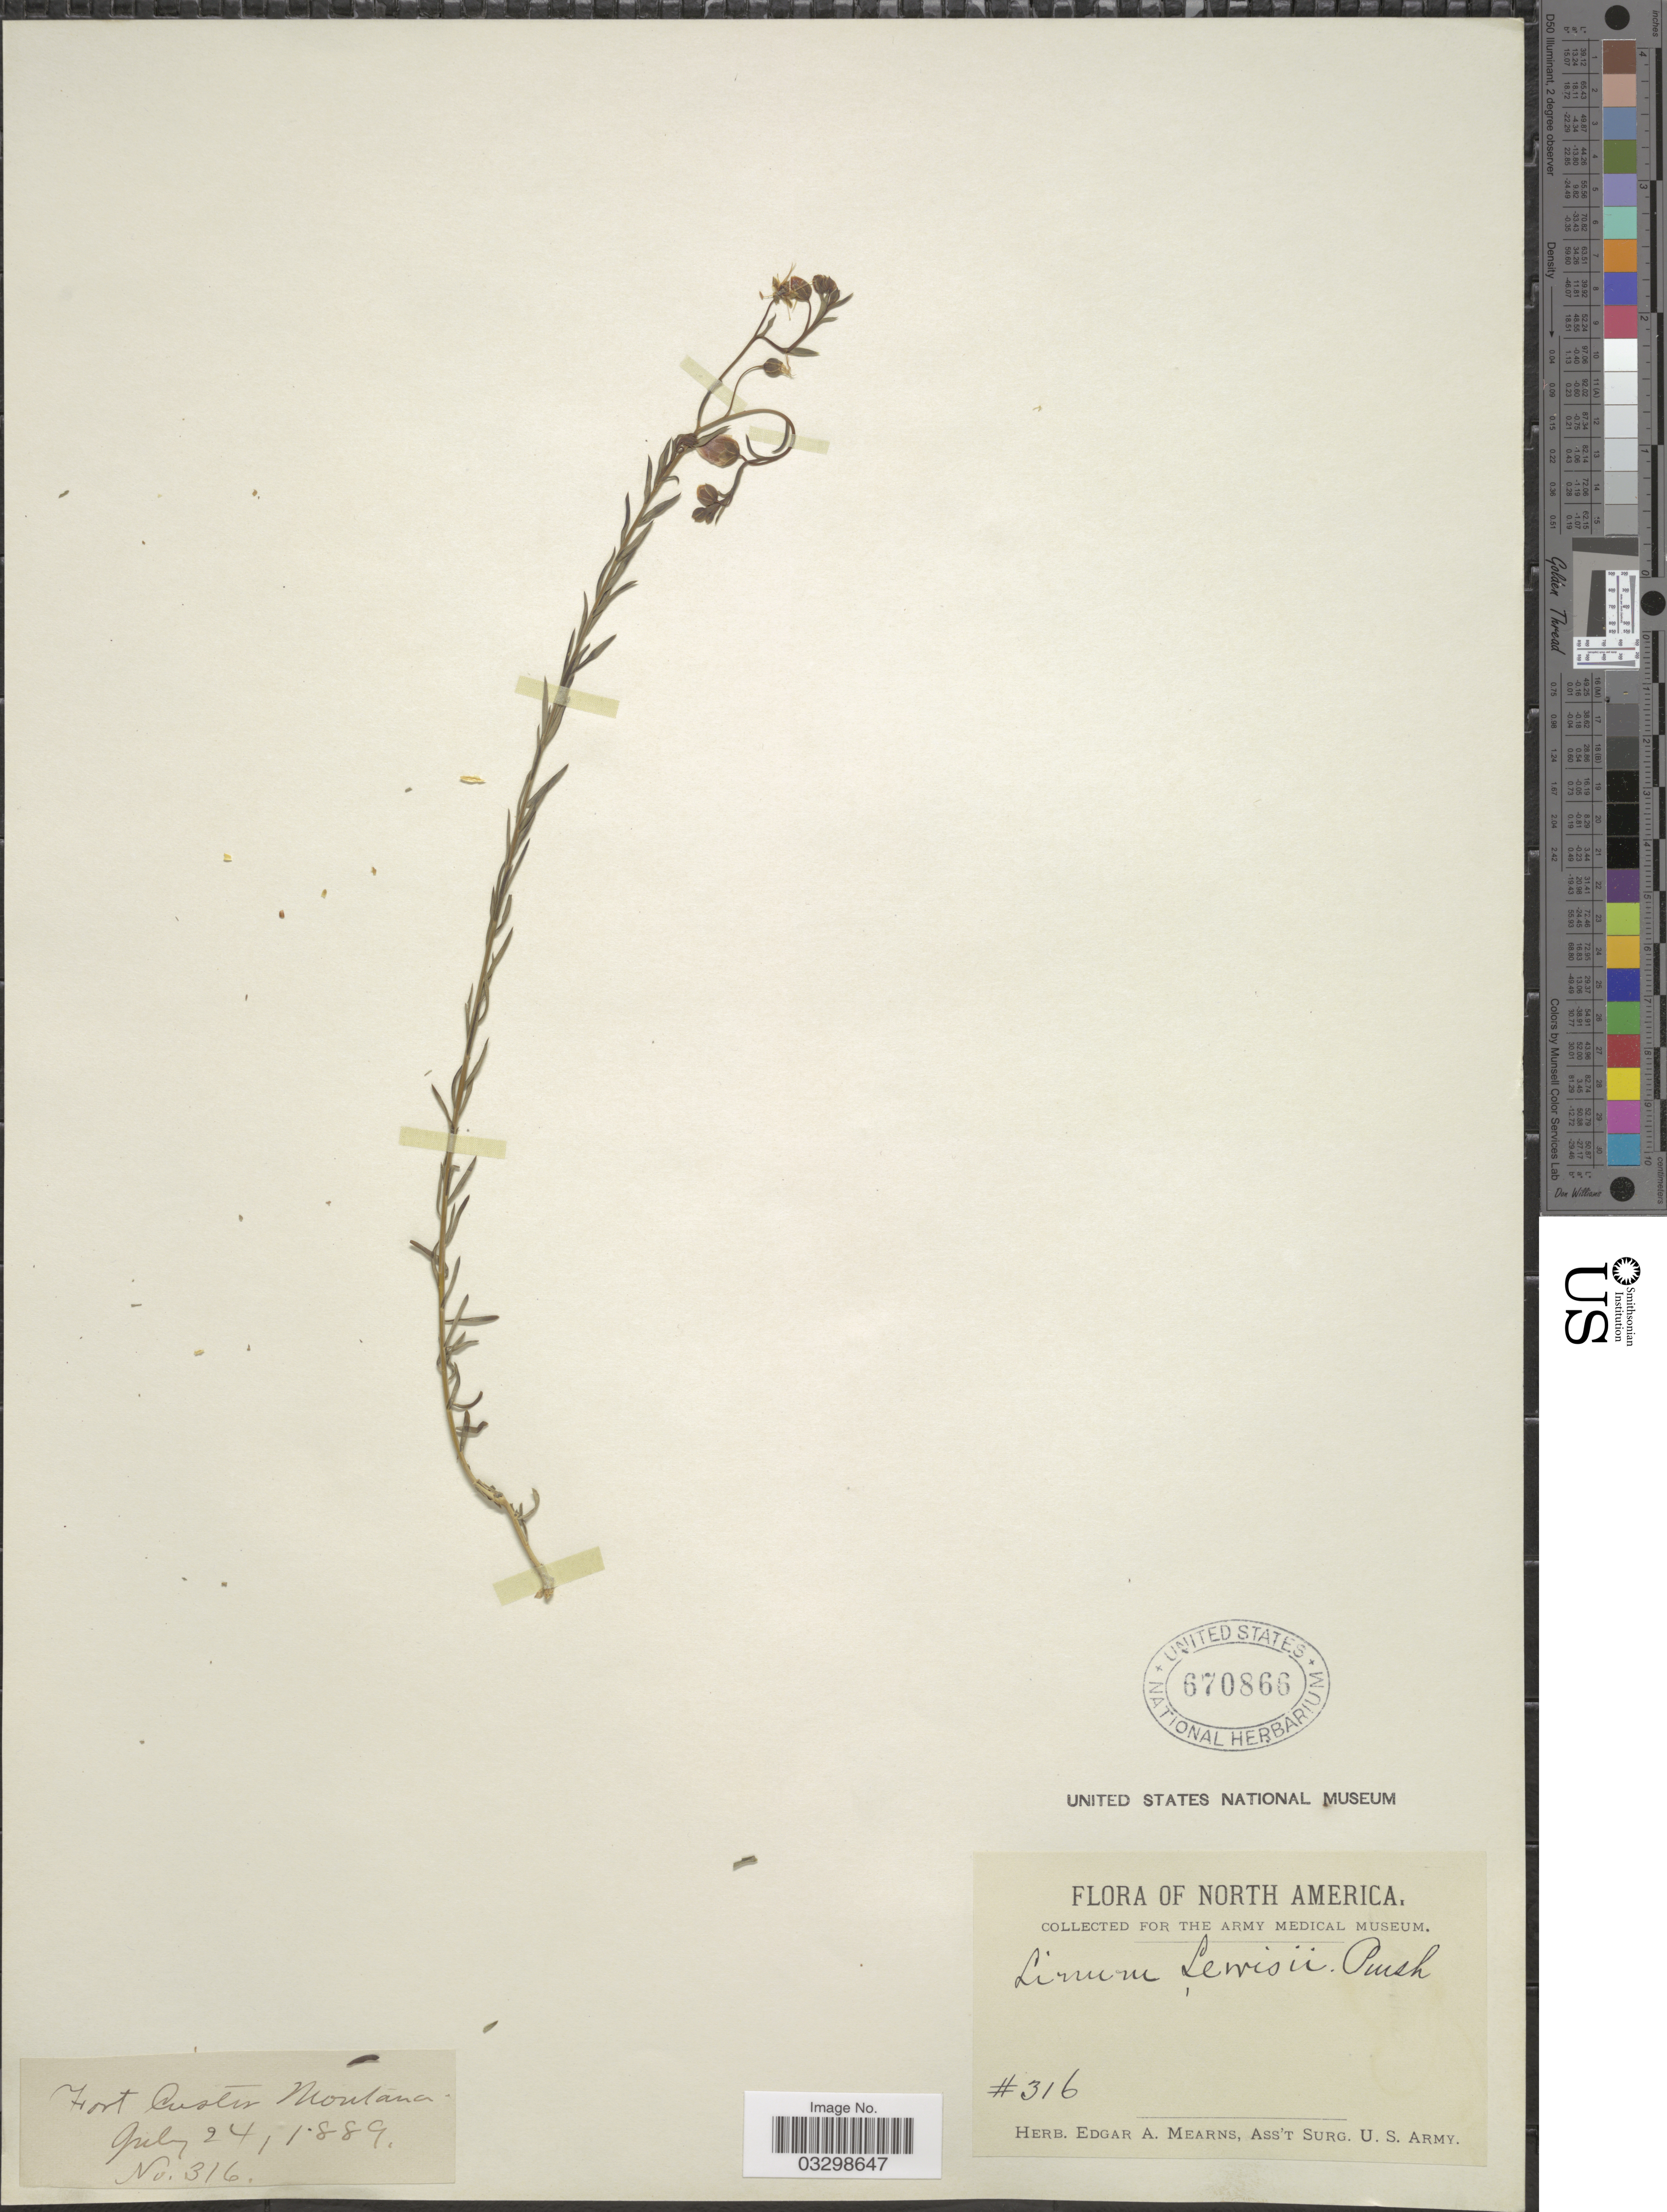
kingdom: Plantae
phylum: Tracheophyta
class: Magnoliopsida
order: Malpighiales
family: Linaceae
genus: Linum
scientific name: Linum lewisii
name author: Pursh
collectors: ex herb. Edgar A. Mearns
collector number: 316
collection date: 1889-07-24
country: United States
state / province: Montana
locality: Fort Custer.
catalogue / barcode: US 670866